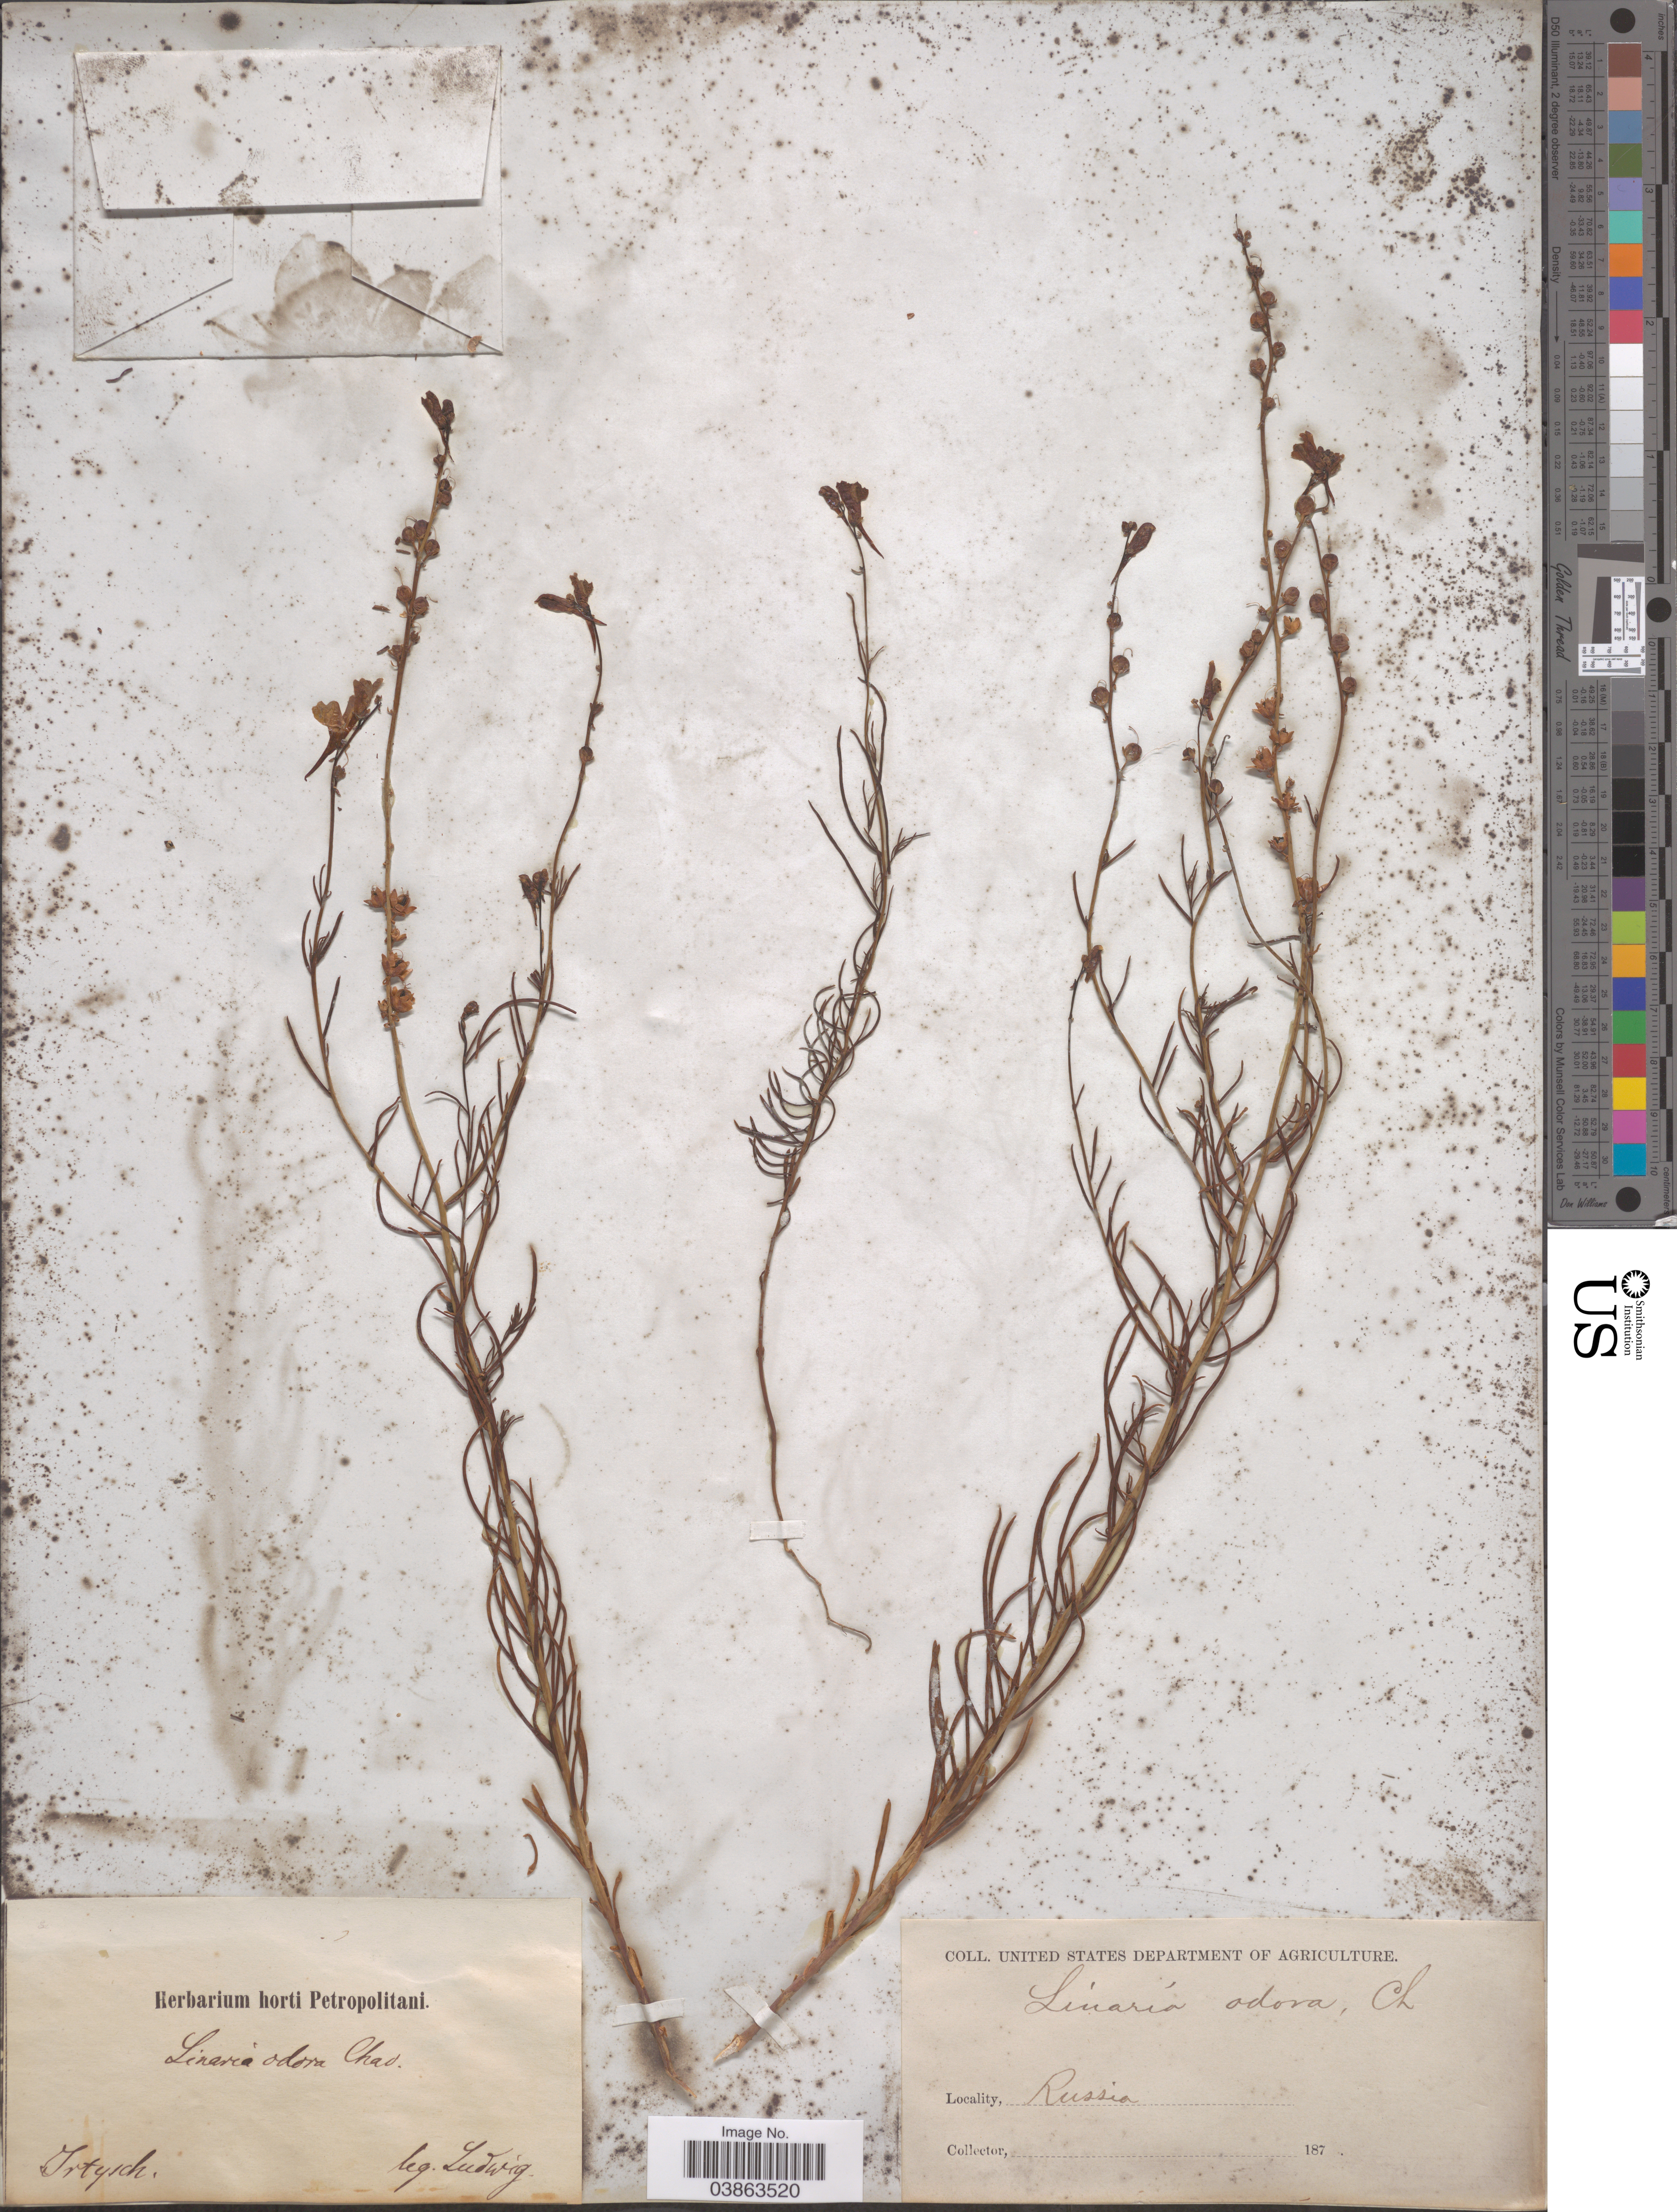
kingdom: Plantae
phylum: Tracheophyta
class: Magnoliopsida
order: Lamiales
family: Plantaginaceae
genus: Linaria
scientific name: Linaria odora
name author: (M. Bieb.) Fisch.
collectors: Ludwig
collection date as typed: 187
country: Russian Federation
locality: Irtysch.